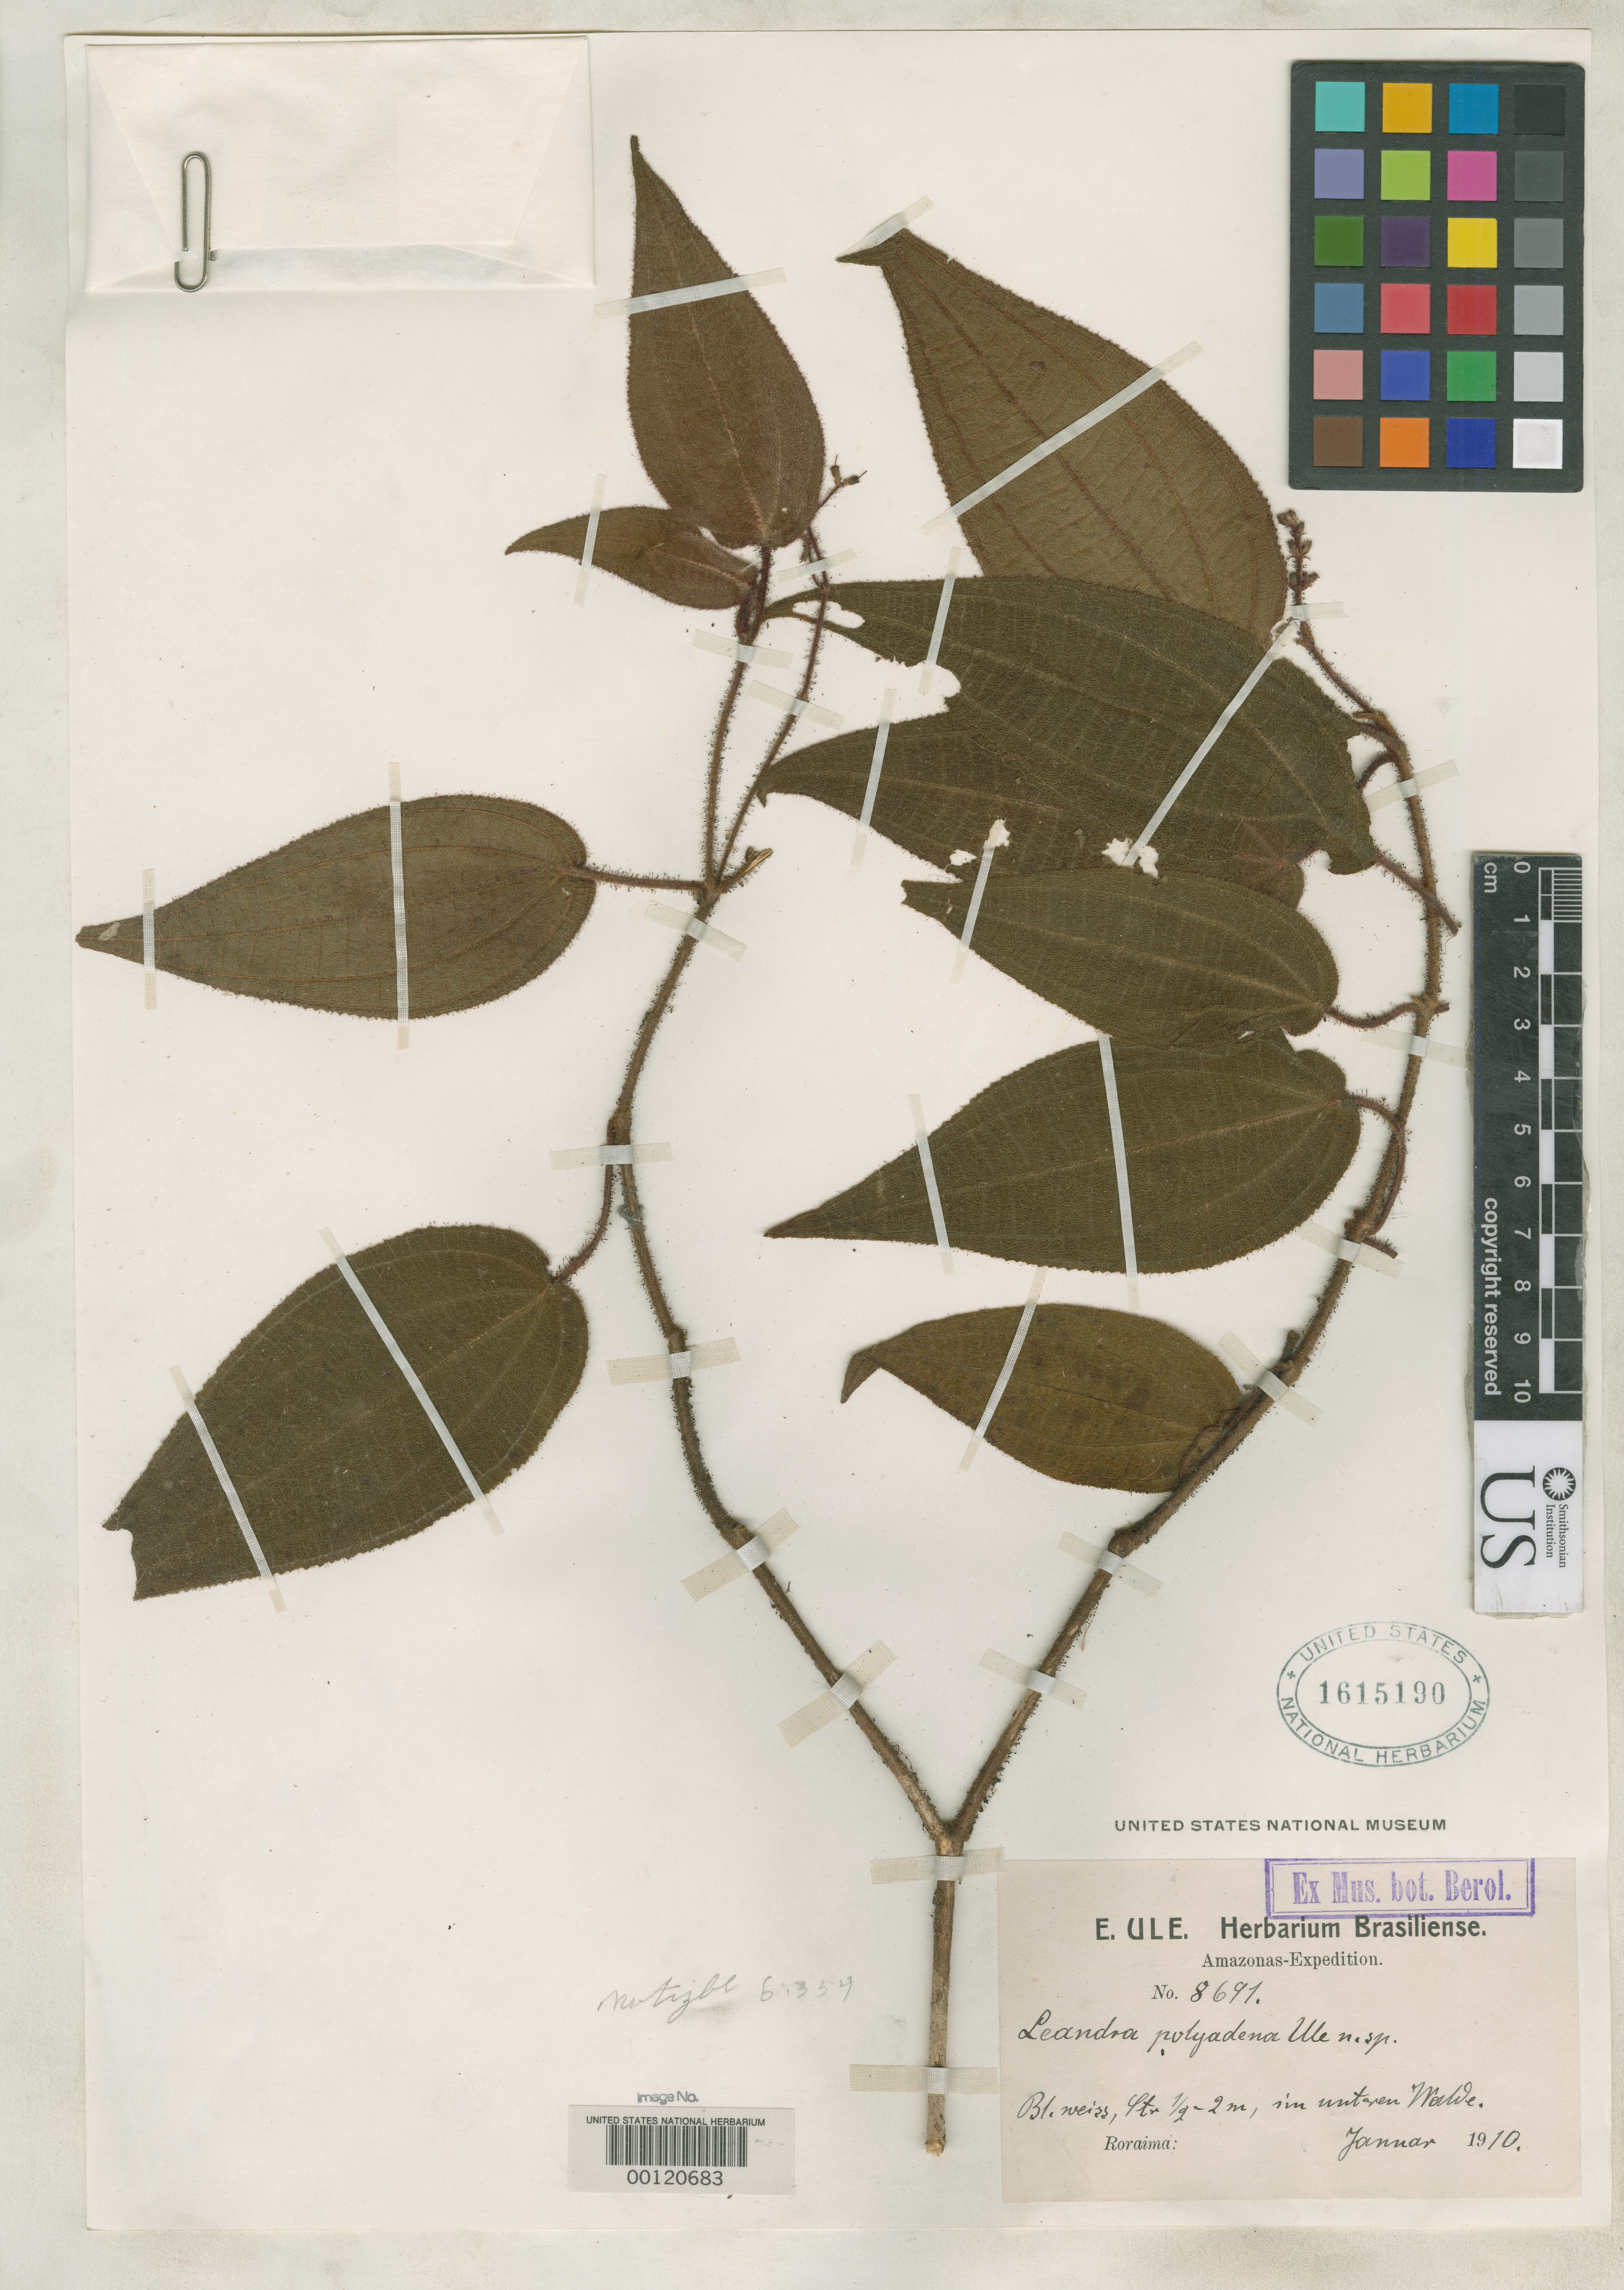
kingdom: Plantae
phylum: Tracheophyta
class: Magnoliopsida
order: Myrtales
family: Melastomataceae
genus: Leandra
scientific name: Leandra polyadena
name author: Ule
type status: Isotype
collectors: E. H. Ule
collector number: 8691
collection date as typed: Jan 1910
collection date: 1910-01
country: Brazil / Guyana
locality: Roraima.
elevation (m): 1900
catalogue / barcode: US 1615190